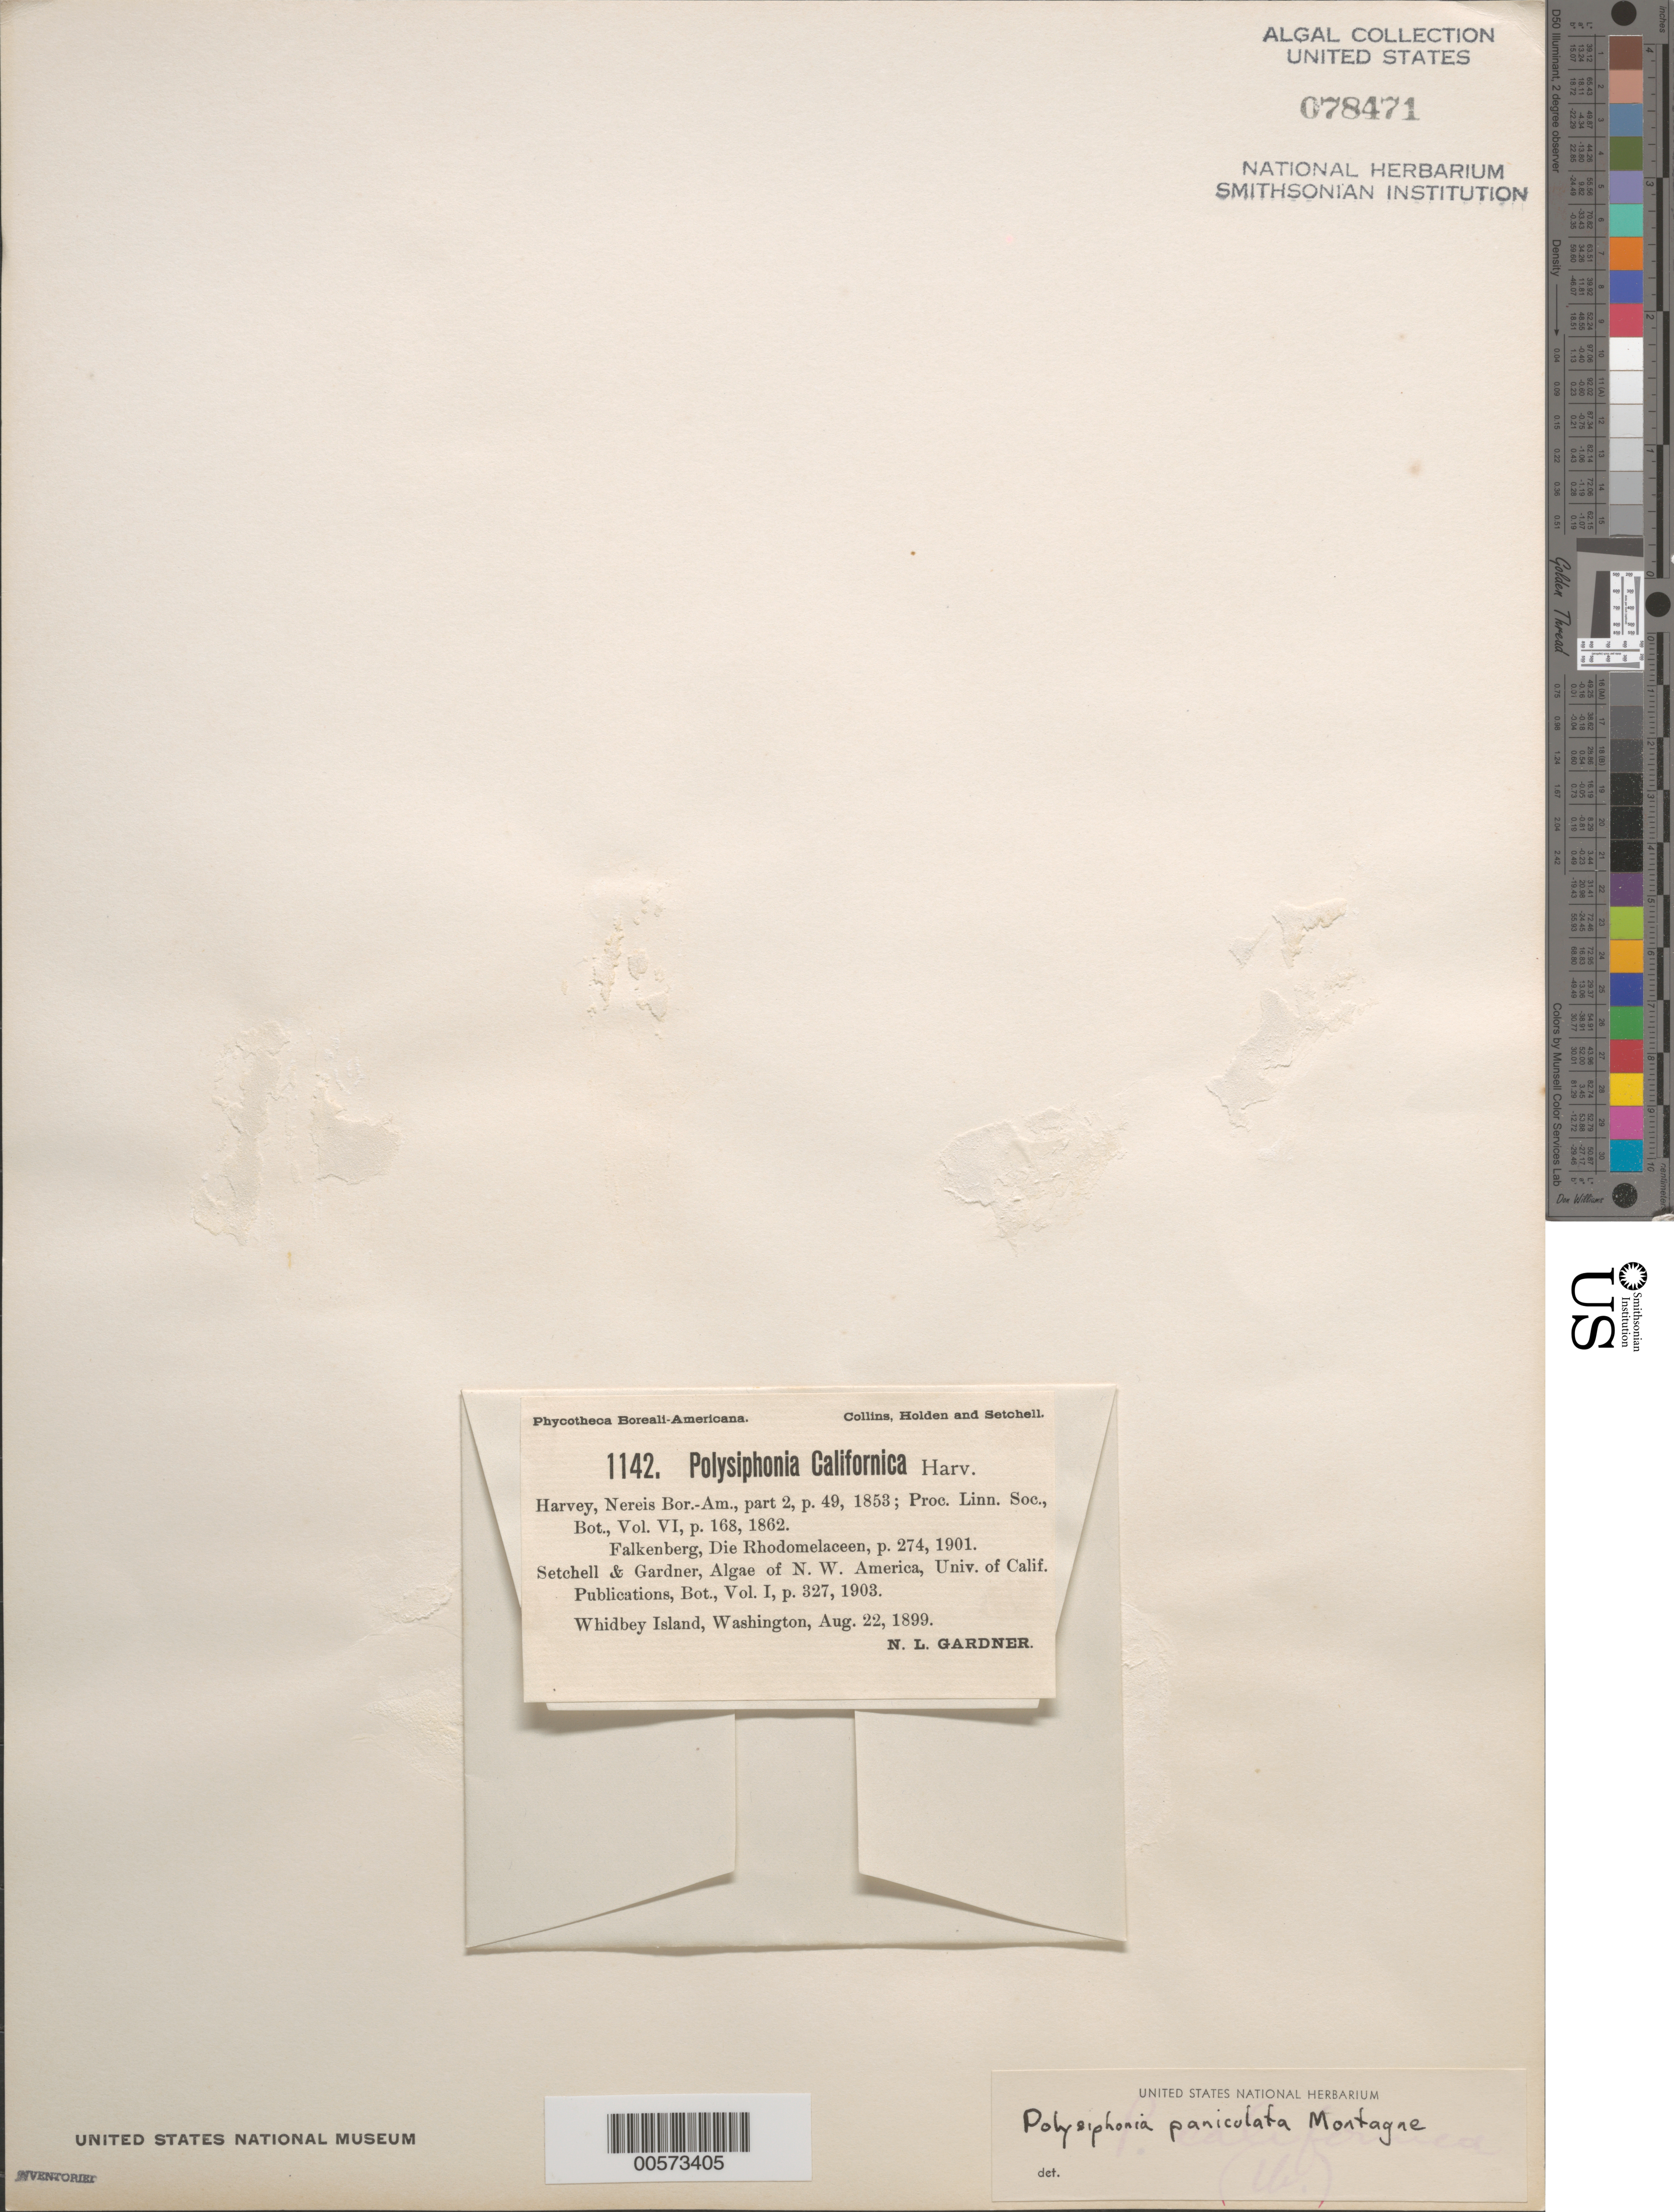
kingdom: Plantae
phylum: Rhodophyta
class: Florideophyceae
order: Ceramiales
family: Rhodomelaceae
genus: Eutrichosiphonia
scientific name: Eutrichosiphonia paniculata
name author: (Mont.) D.E.Bustamante & T.O. Cho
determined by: Algae name updating Project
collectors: N. Gardner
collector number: PB-A 1142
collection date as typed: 22 August 1899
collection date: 1899-08-22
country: United States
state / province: Washington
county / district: Island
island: Whidbey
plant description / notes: Collins, Holden & Setchell, Phycotheca Boreali-Americana, as Polysiphonia californica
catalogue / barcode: US 78471